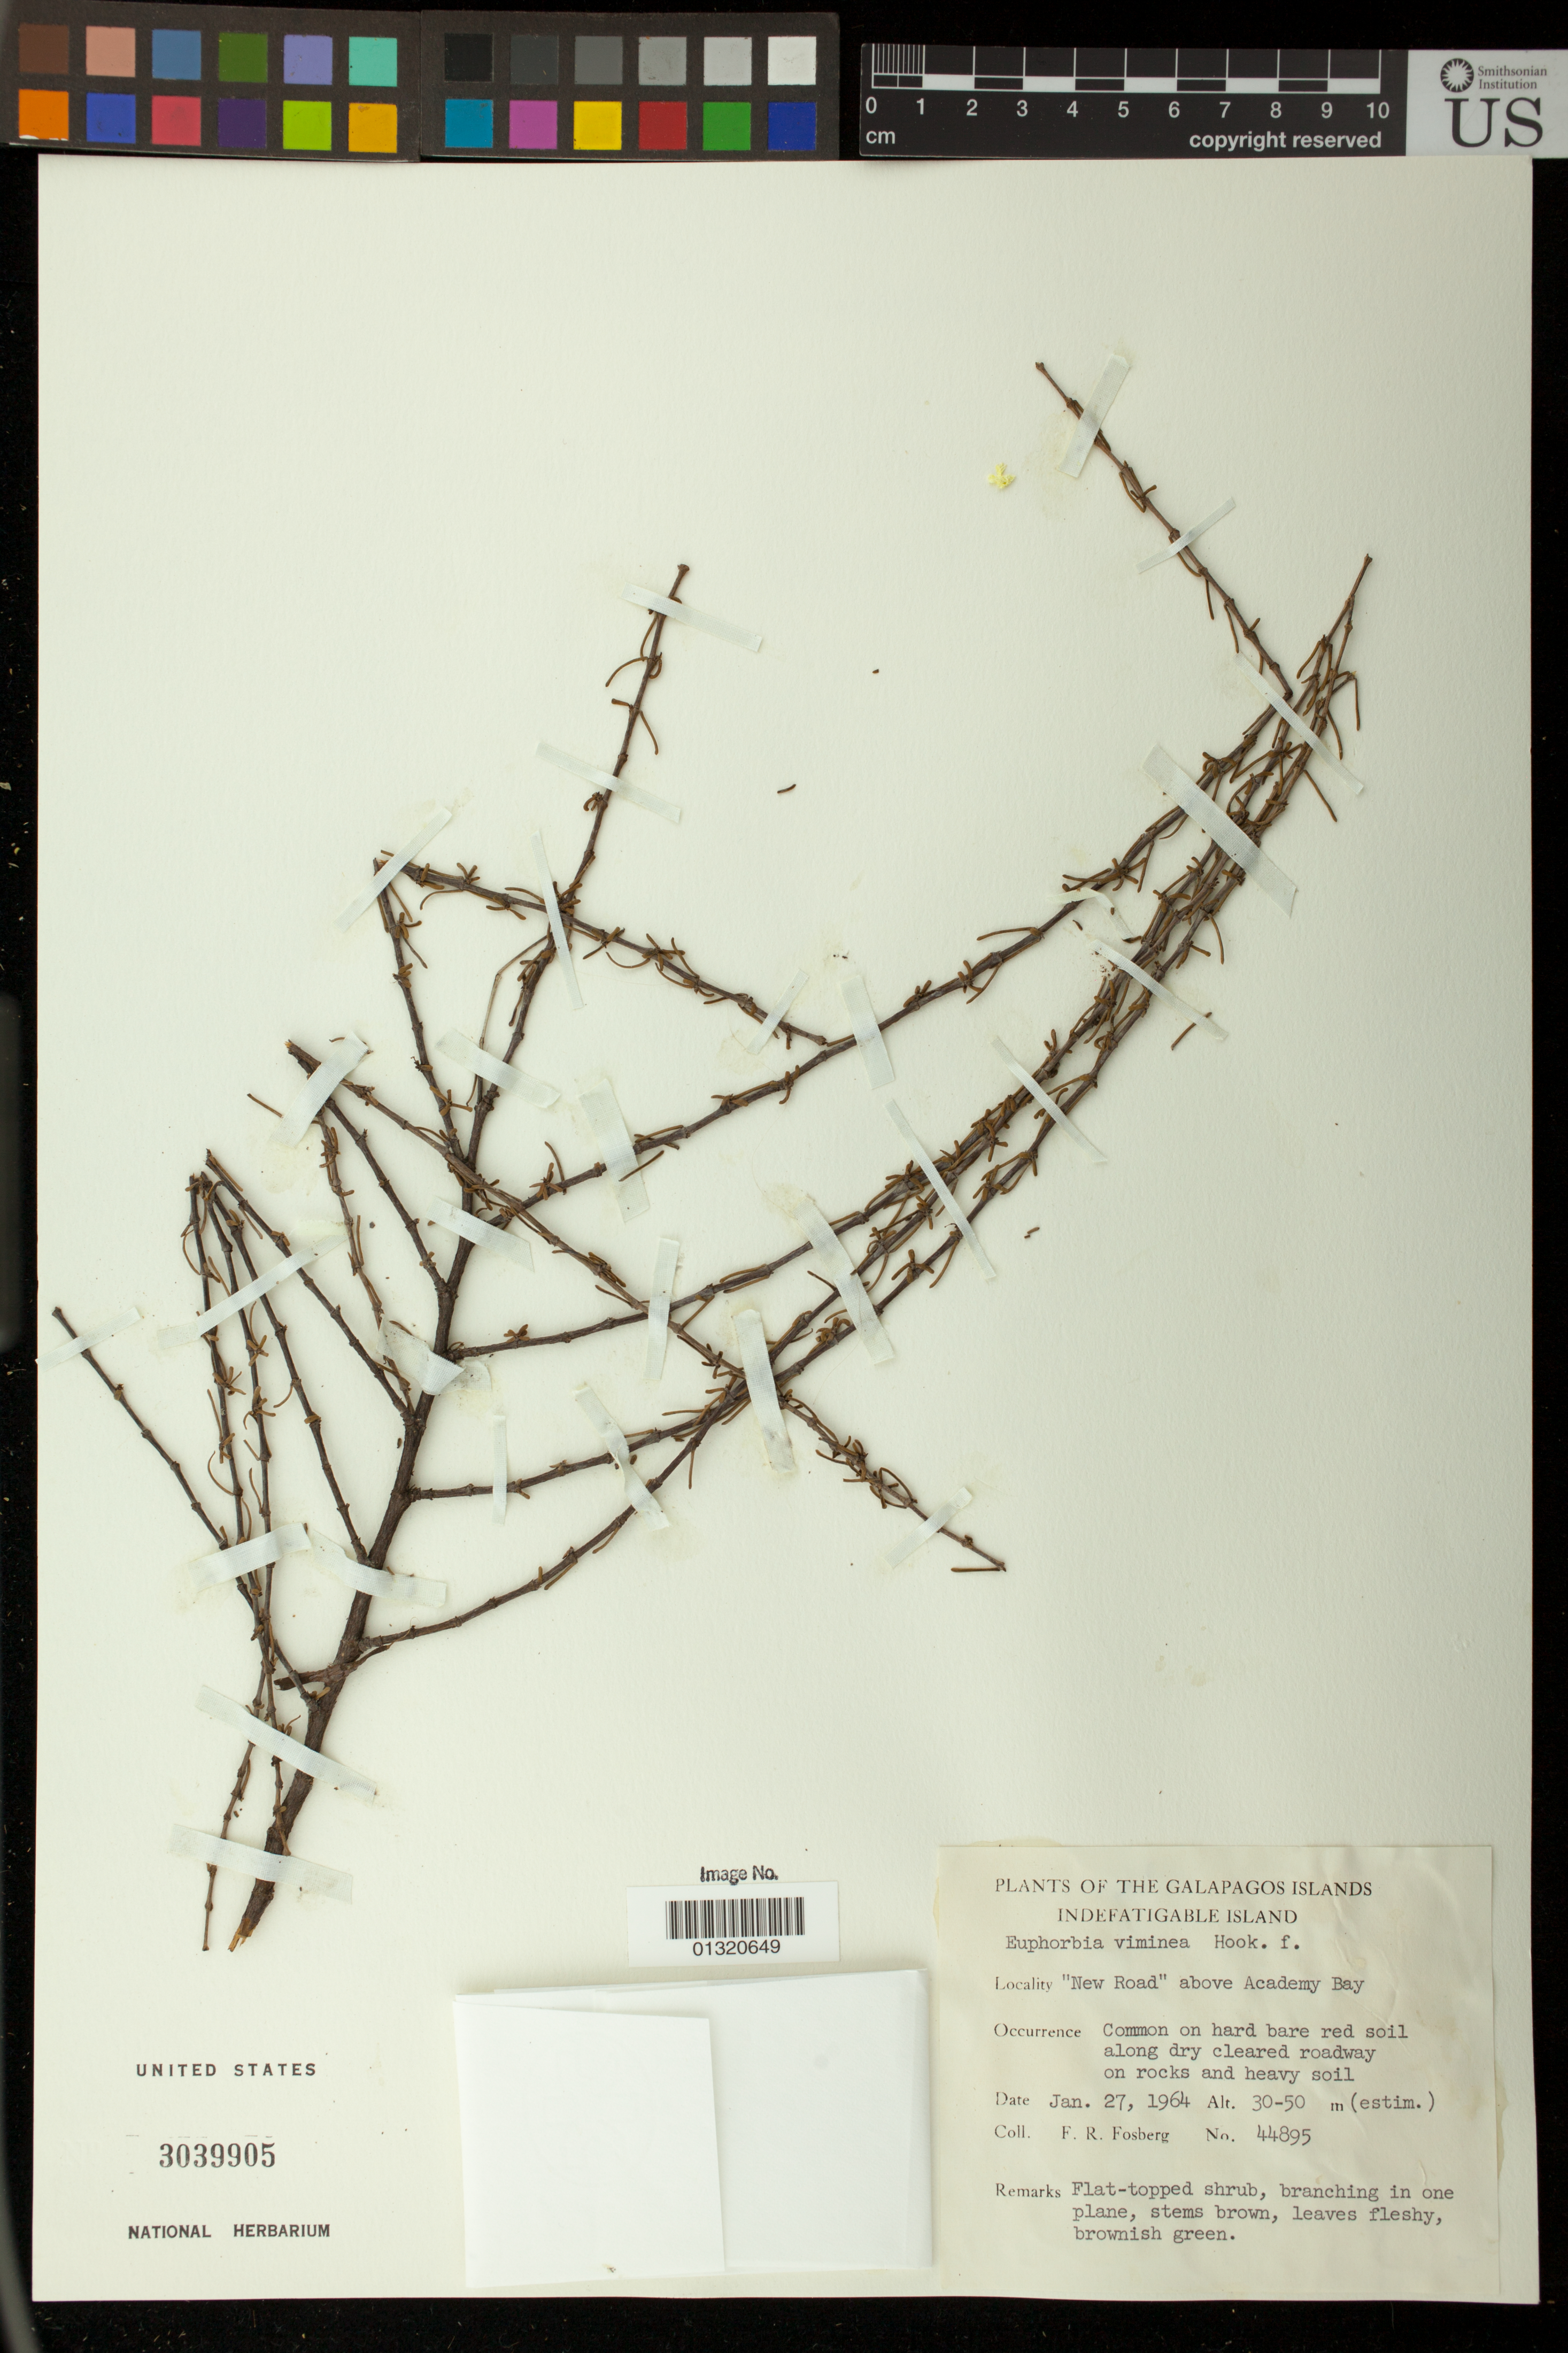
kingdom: Plantae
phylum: Tracheophyta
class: Magnoliopsida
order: Malpighiales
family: Euphorbiaceae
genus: Euphorbia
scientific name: Euphorbia viminea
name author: Hook. f.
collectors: F. R. Fosberg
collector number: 44895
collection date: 1964-01-27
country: Ecuador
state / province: Colón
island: Santa Cruz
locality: Indefatigable Island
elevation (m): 30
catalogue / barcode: US 3039905